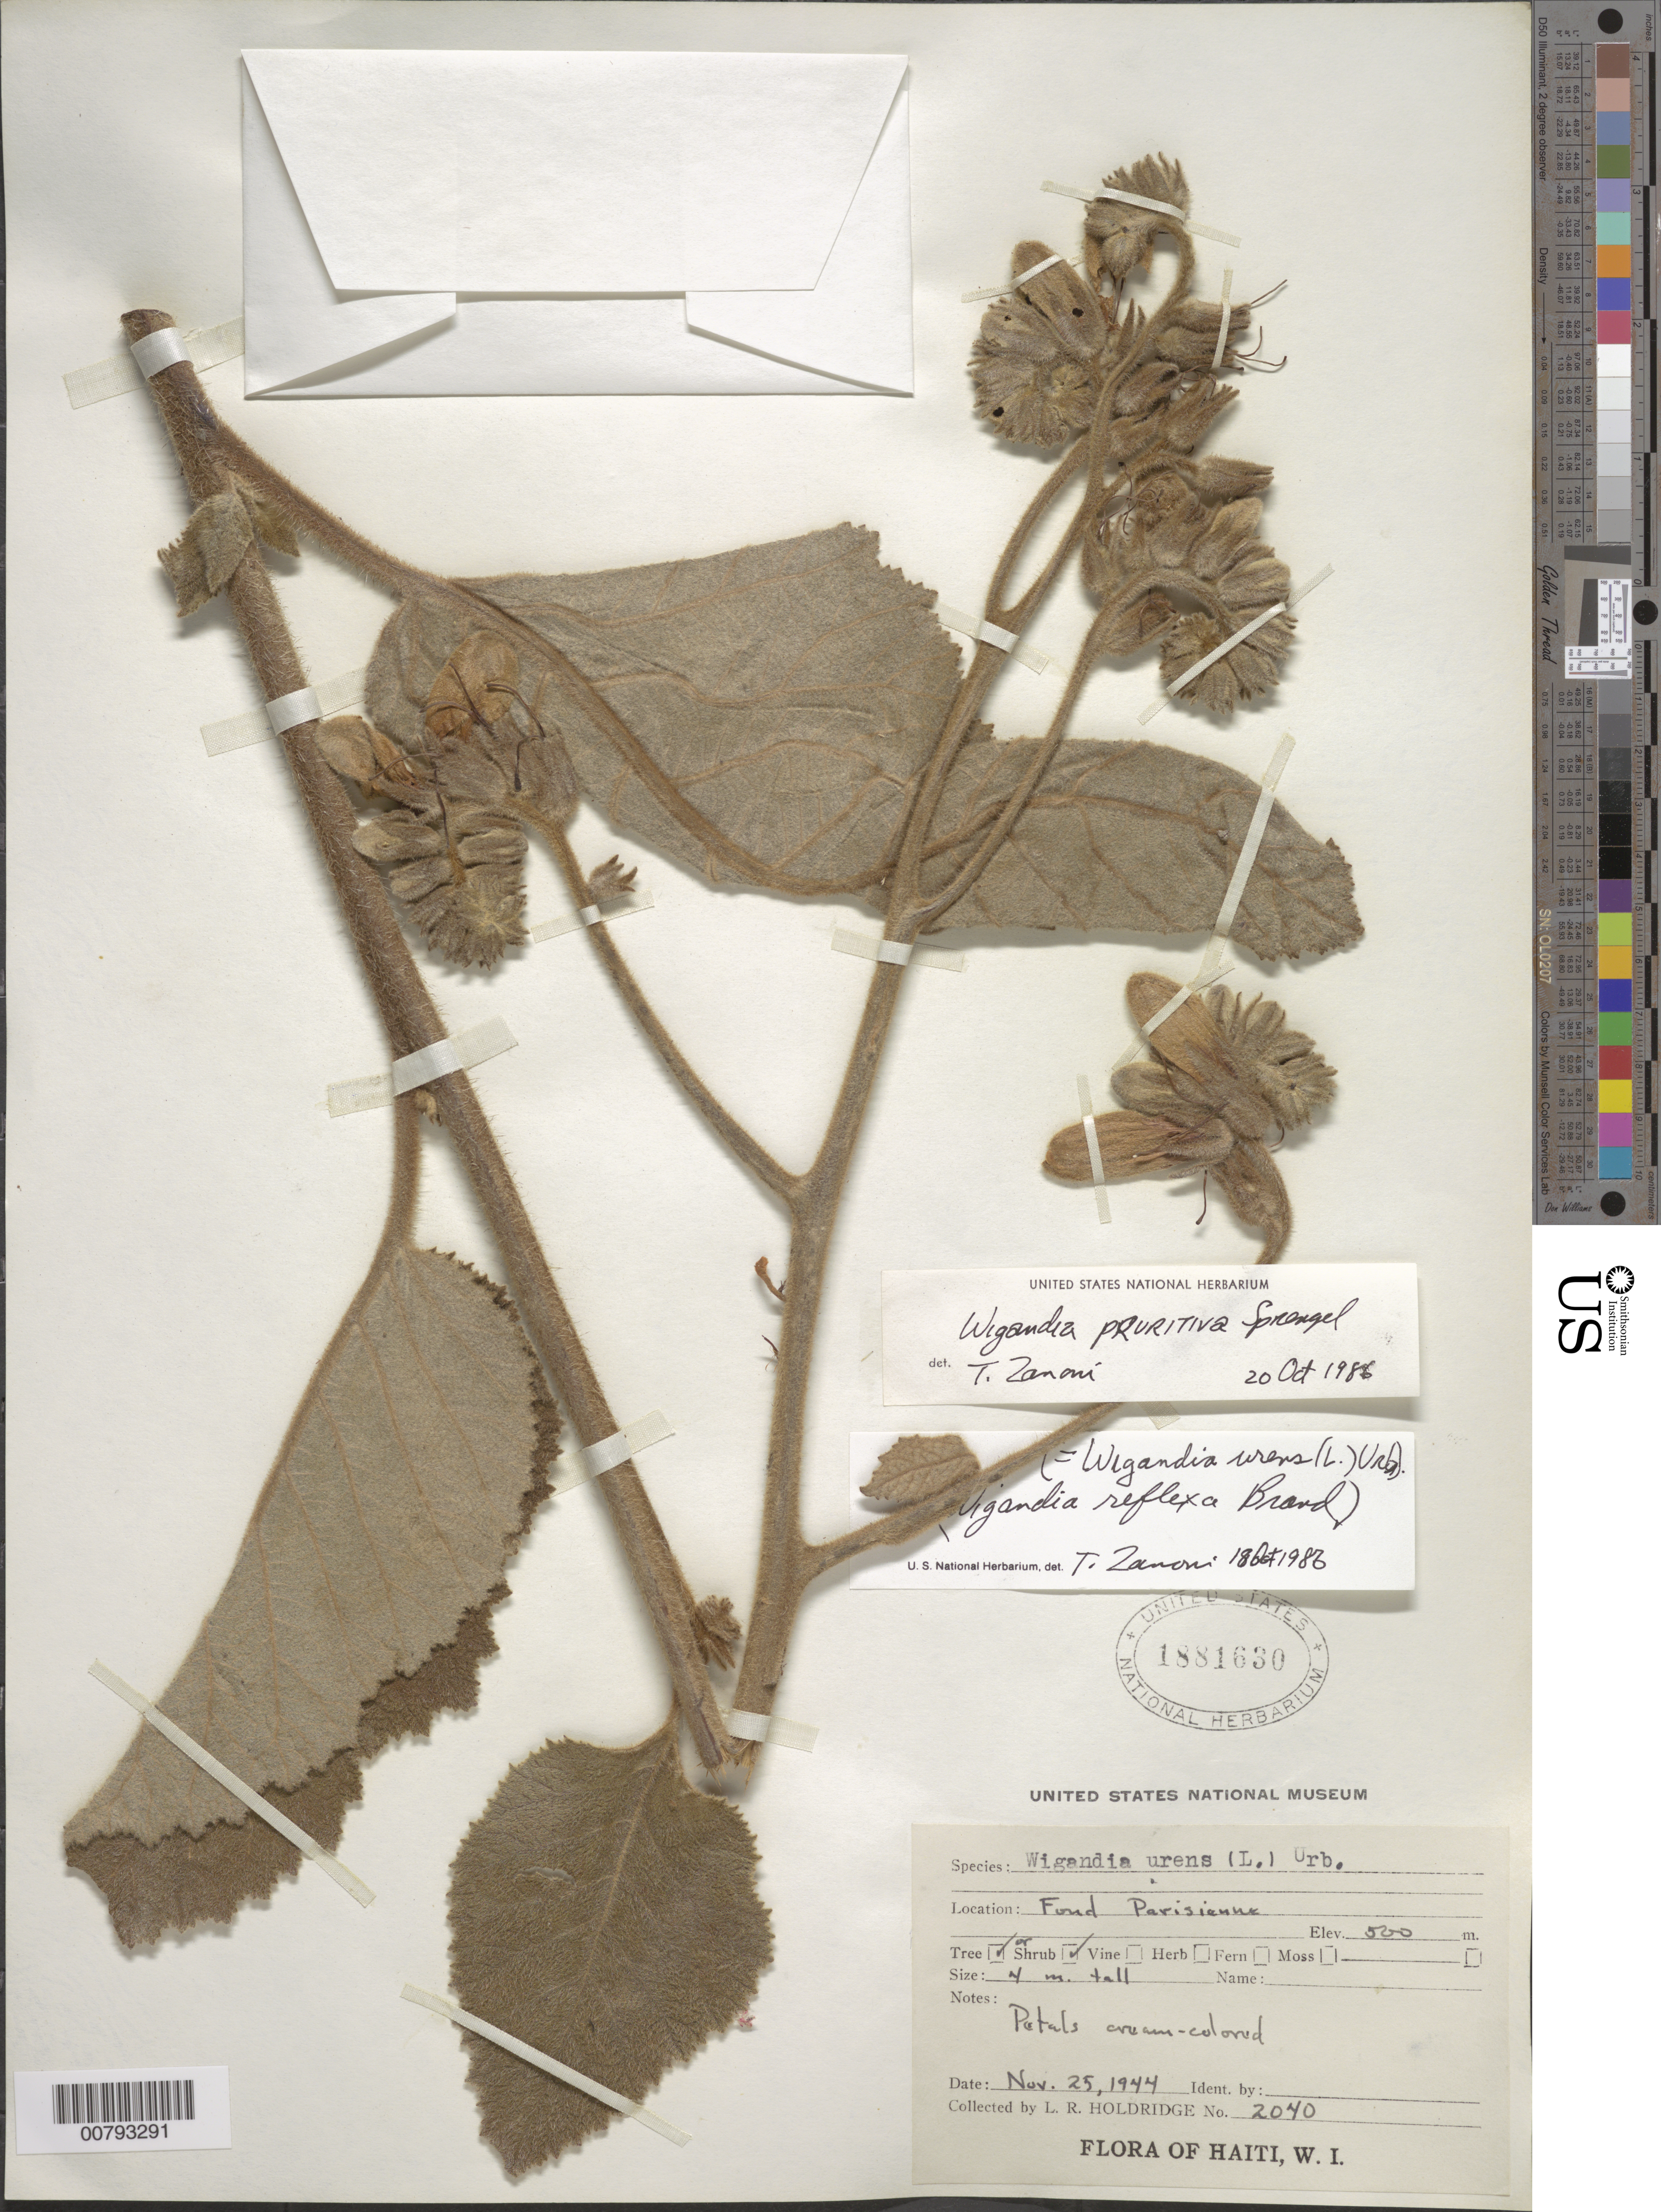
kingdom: Plantae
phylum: Tracheophyta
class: Magnoliopsida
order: Boraginales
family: Namaceae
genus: Wigandia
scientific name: Wigandia pruritiva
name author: Spreng.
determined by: Zanoni, T. A., (NY), New York Botanical Garden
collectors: L. Holdridge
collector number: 2040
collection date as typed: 25 Nov 1944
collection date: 1944-11-25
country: Haiti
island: Hispaniola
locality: Fond Parisienne.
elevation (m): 500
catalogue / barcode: US 1881630